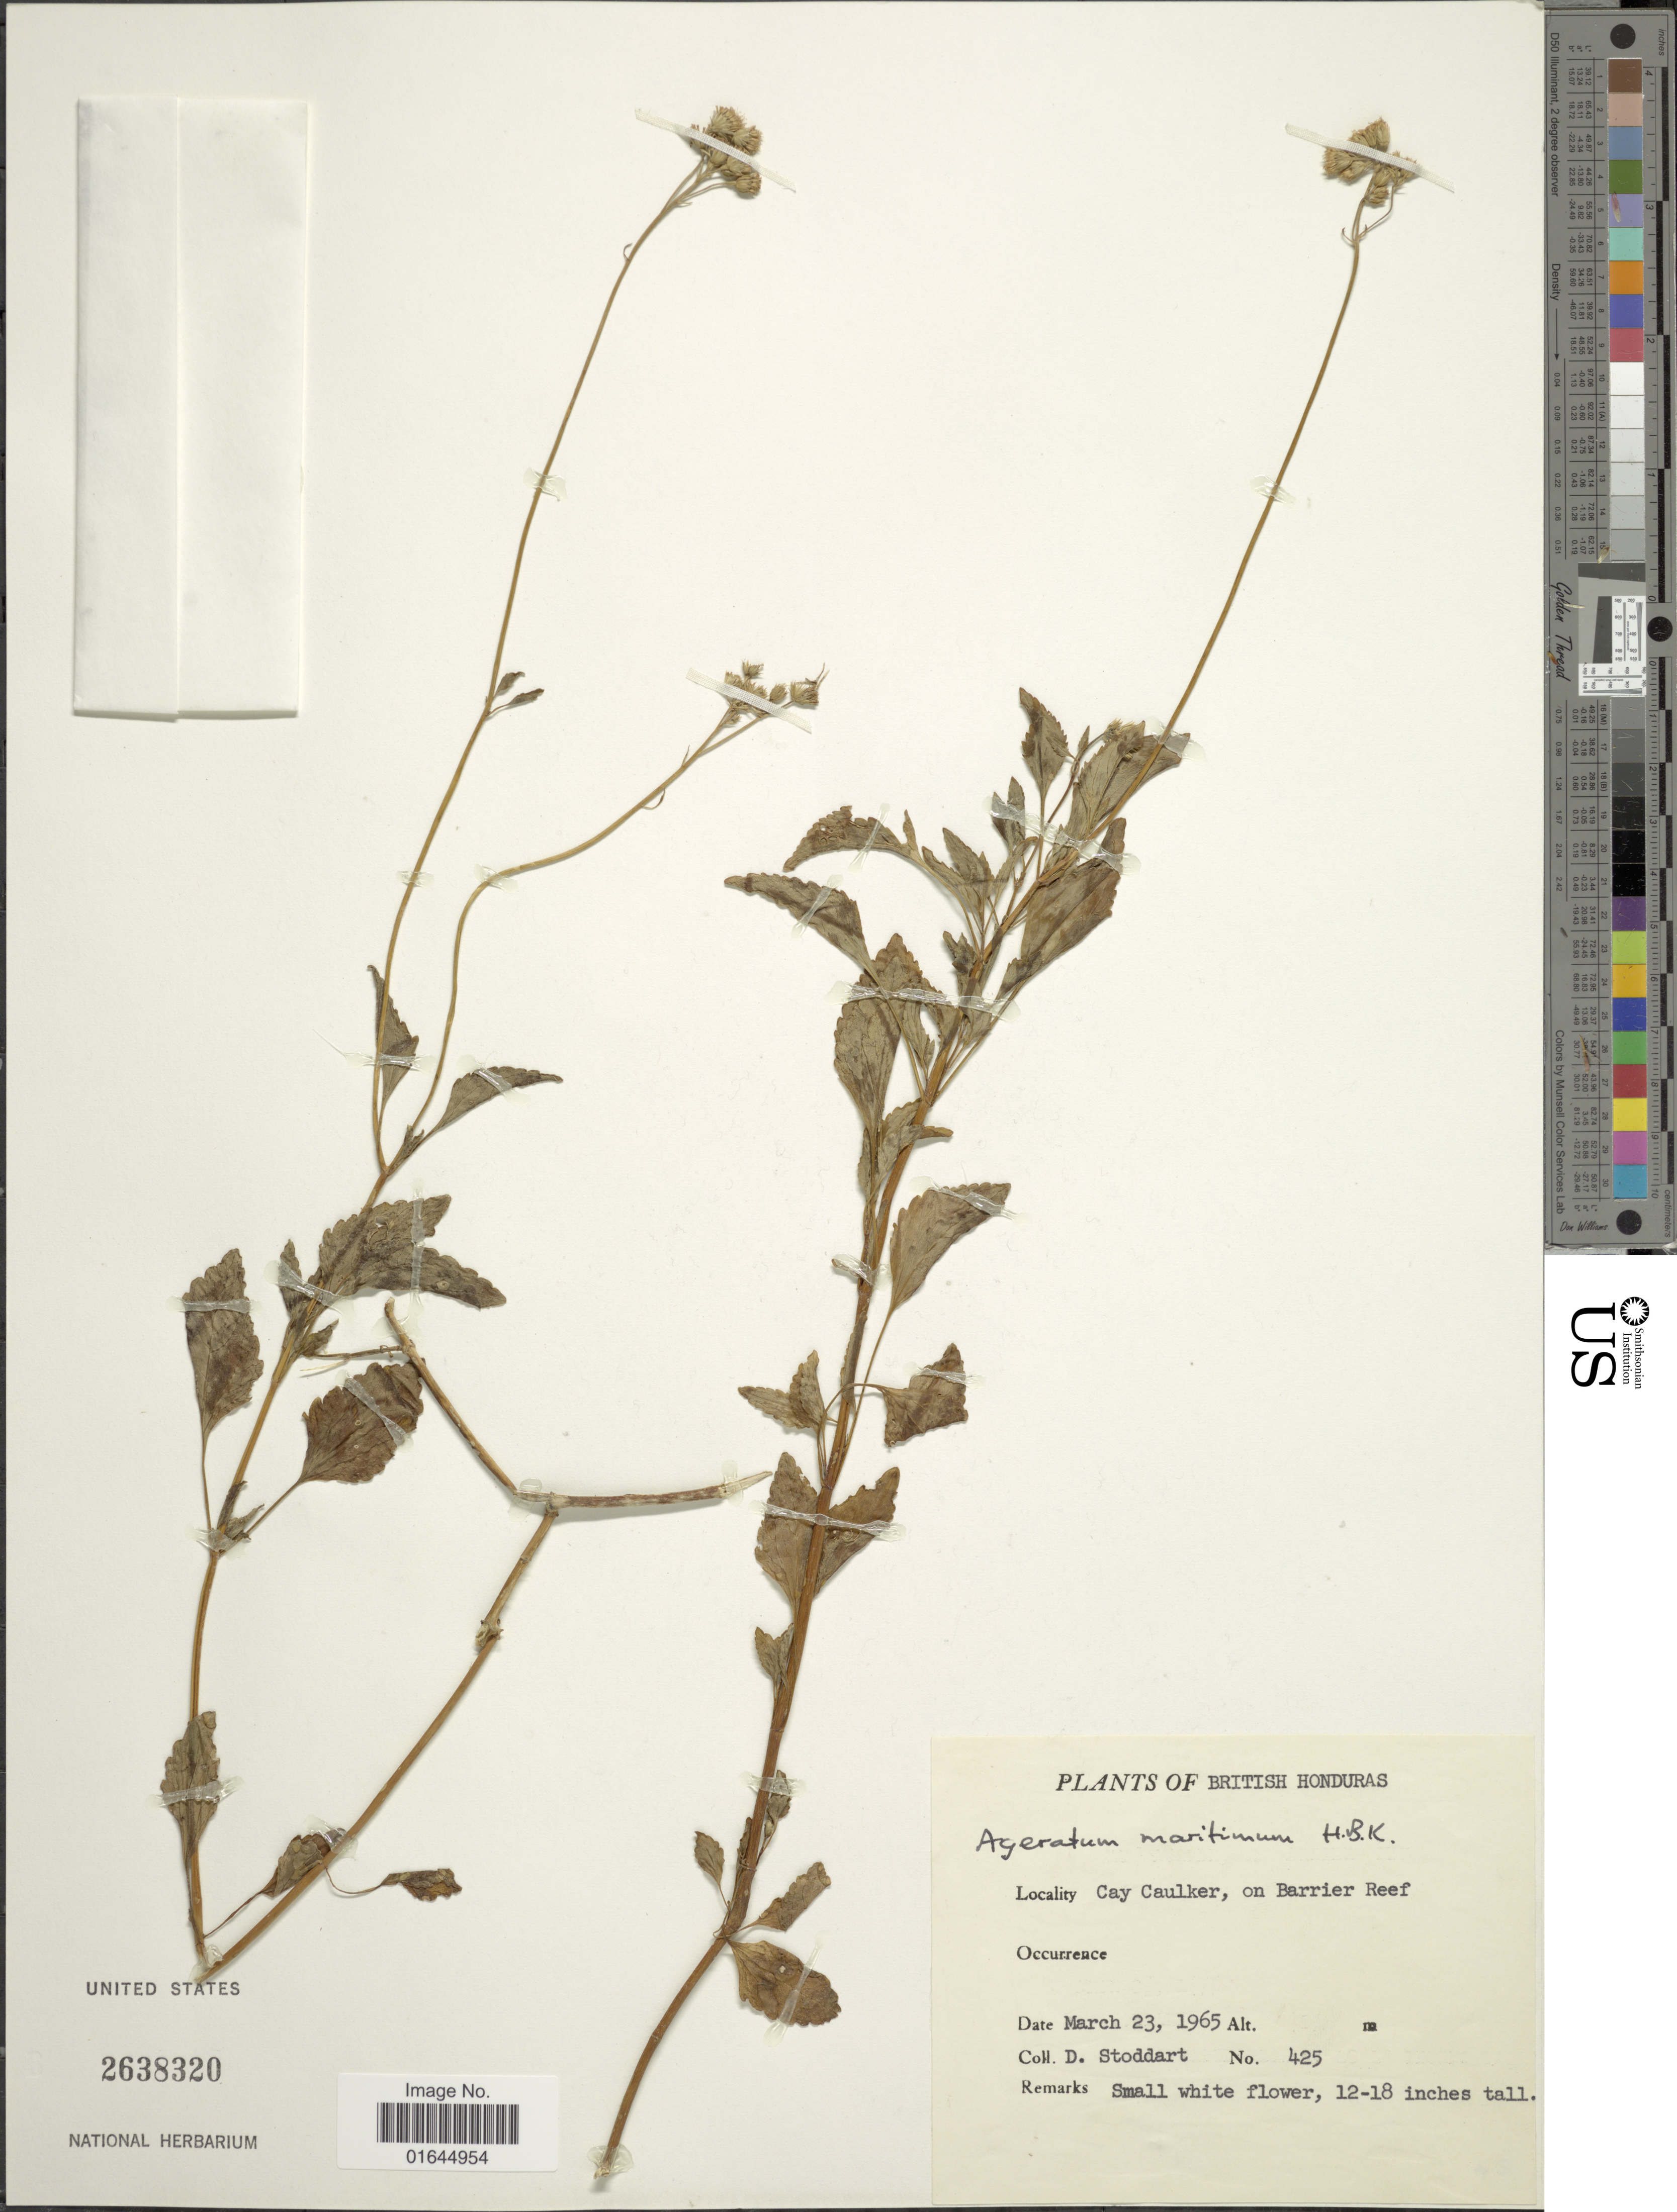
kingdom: Plantae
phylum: Tracheophyta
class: Magnoliopsida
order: Asterales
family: Asteraceae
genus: Ageratum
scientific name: Ageratum littorale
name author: A. Gray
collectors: D. Stoddart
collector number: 425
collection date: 1965-03-23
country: Belize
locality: British Honduras, Cay Caulker, on Barrier Reef.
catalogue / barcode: US 2638320